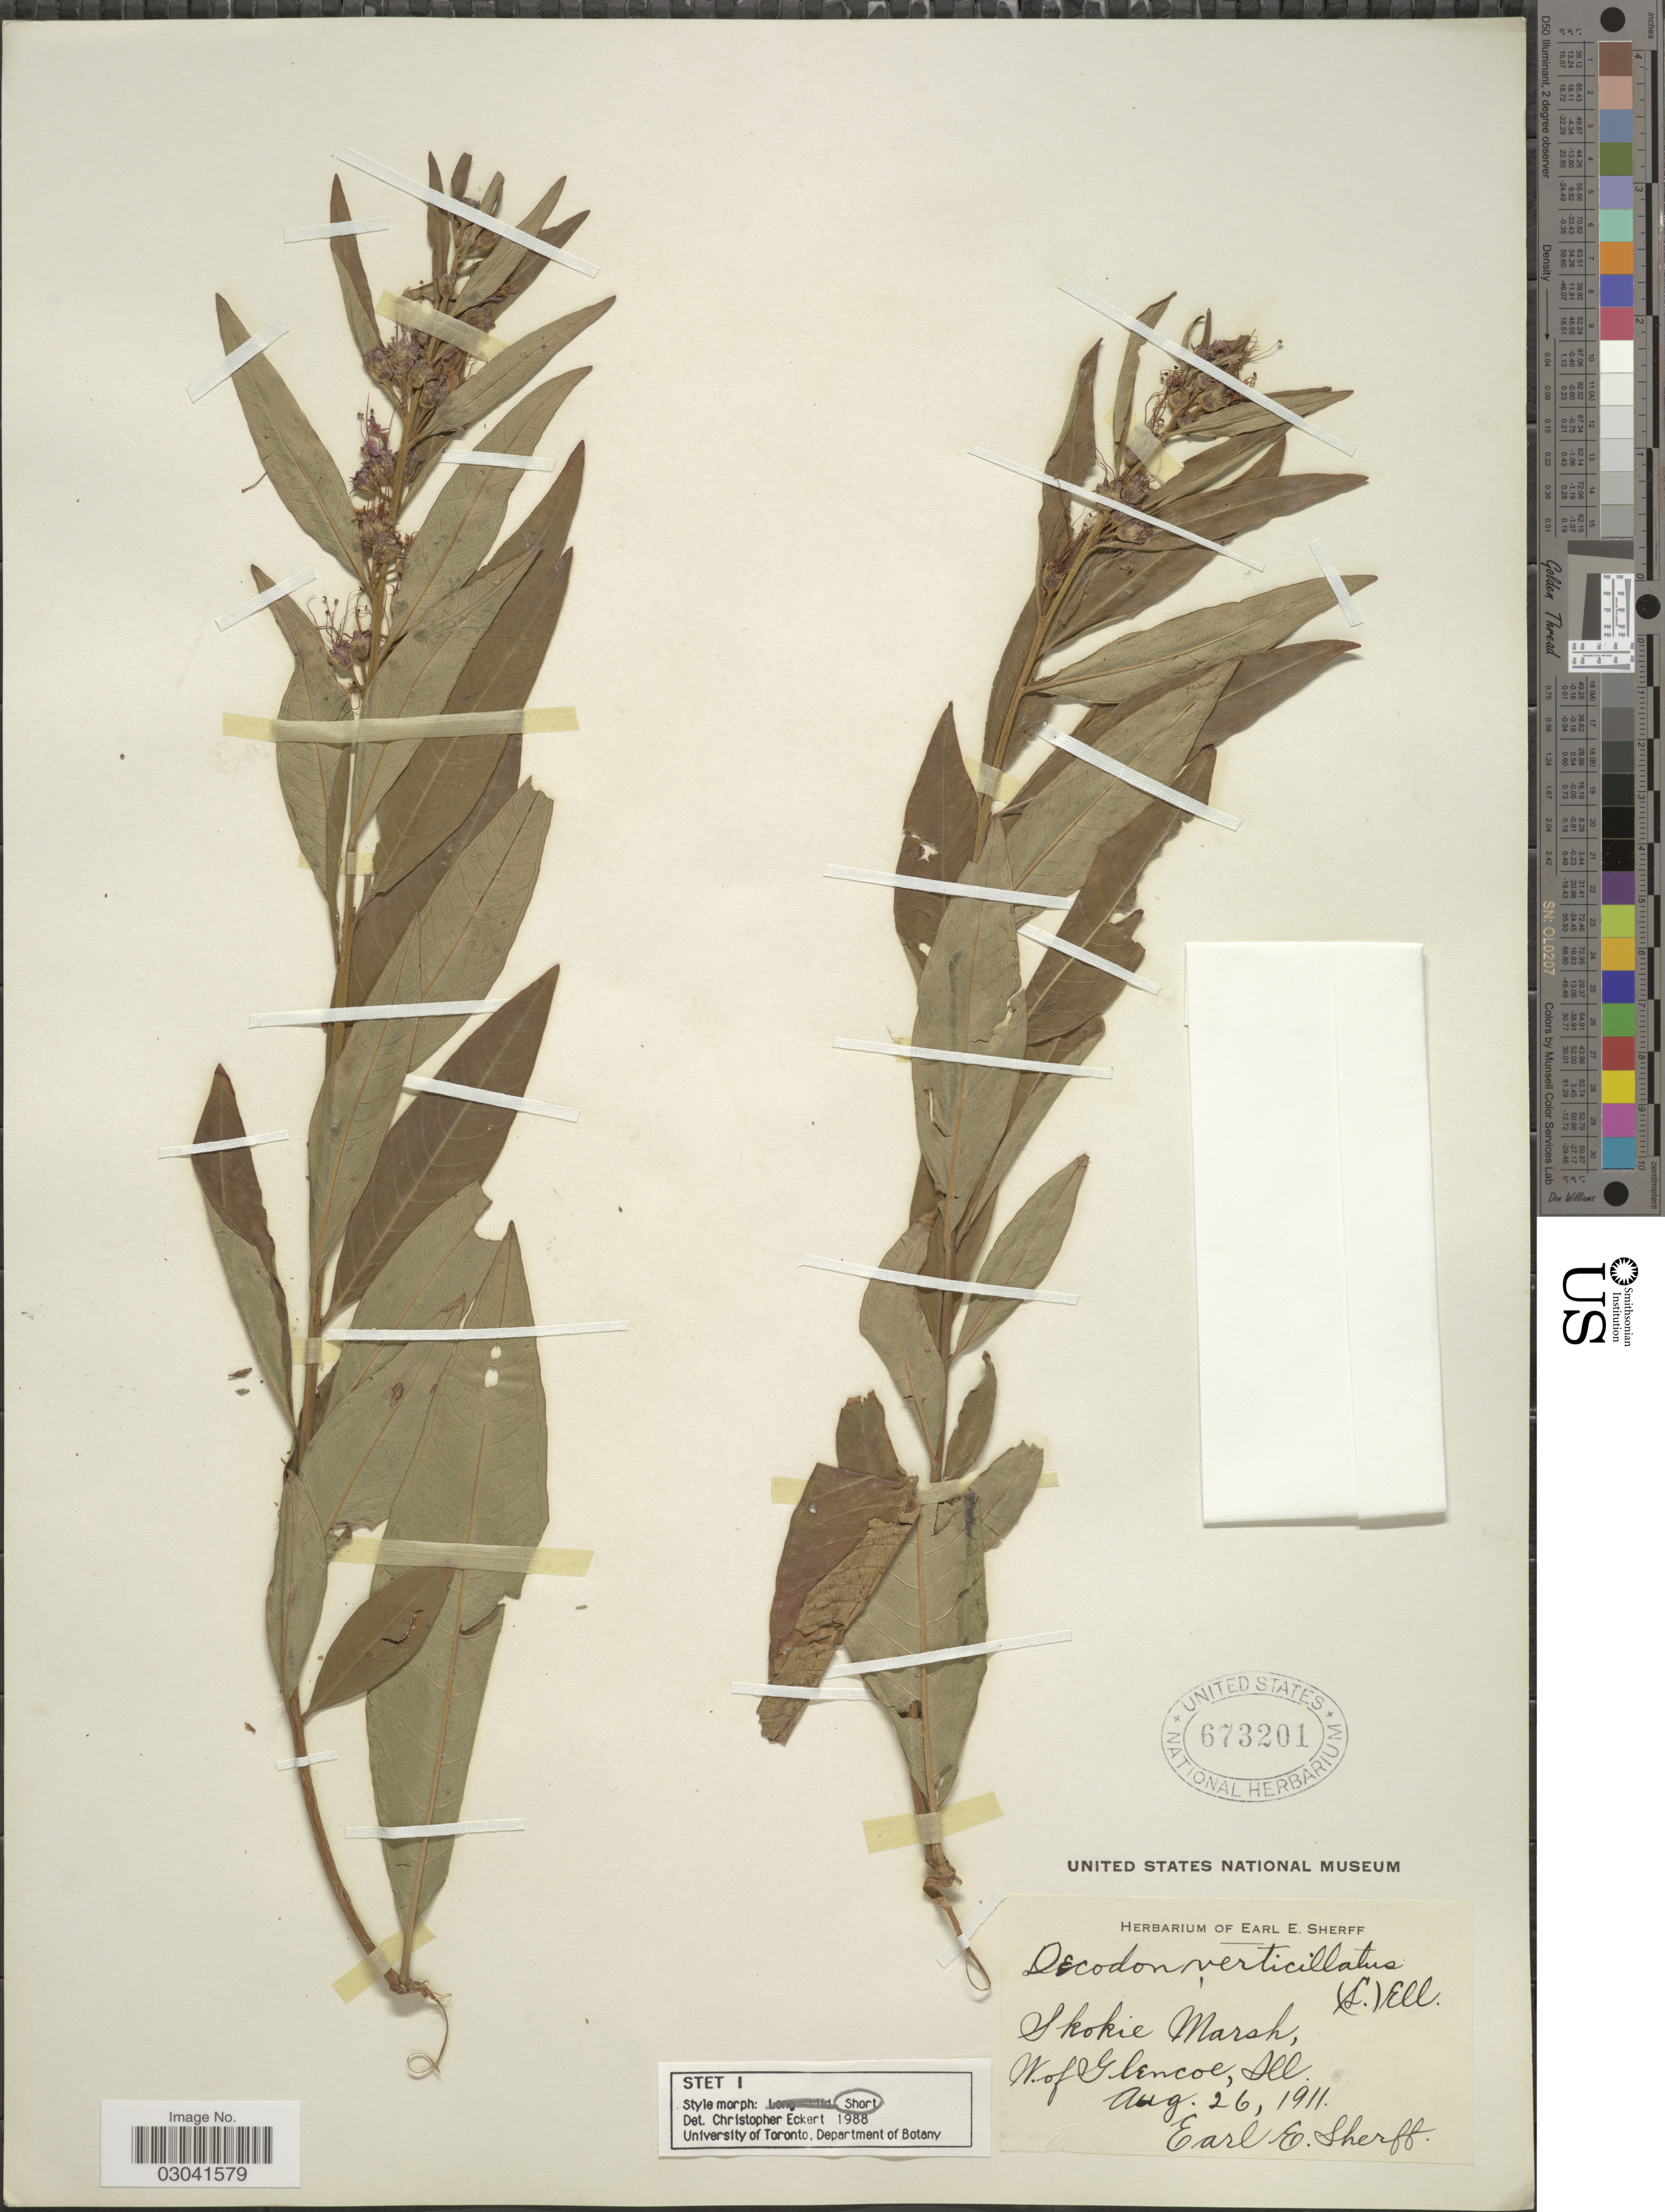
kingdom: Plantae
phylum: Tracheophyta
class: Magnoliopsida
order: Myrtales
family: Lythraceae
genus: Decodon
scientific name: Decodon verticillatus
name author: (L.) Elliott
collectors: E. E. Sherff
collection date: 1911-08-26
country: United States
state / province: Illinois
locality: Skokie Marsh, W. of Glencoe.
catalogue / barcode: US 673201